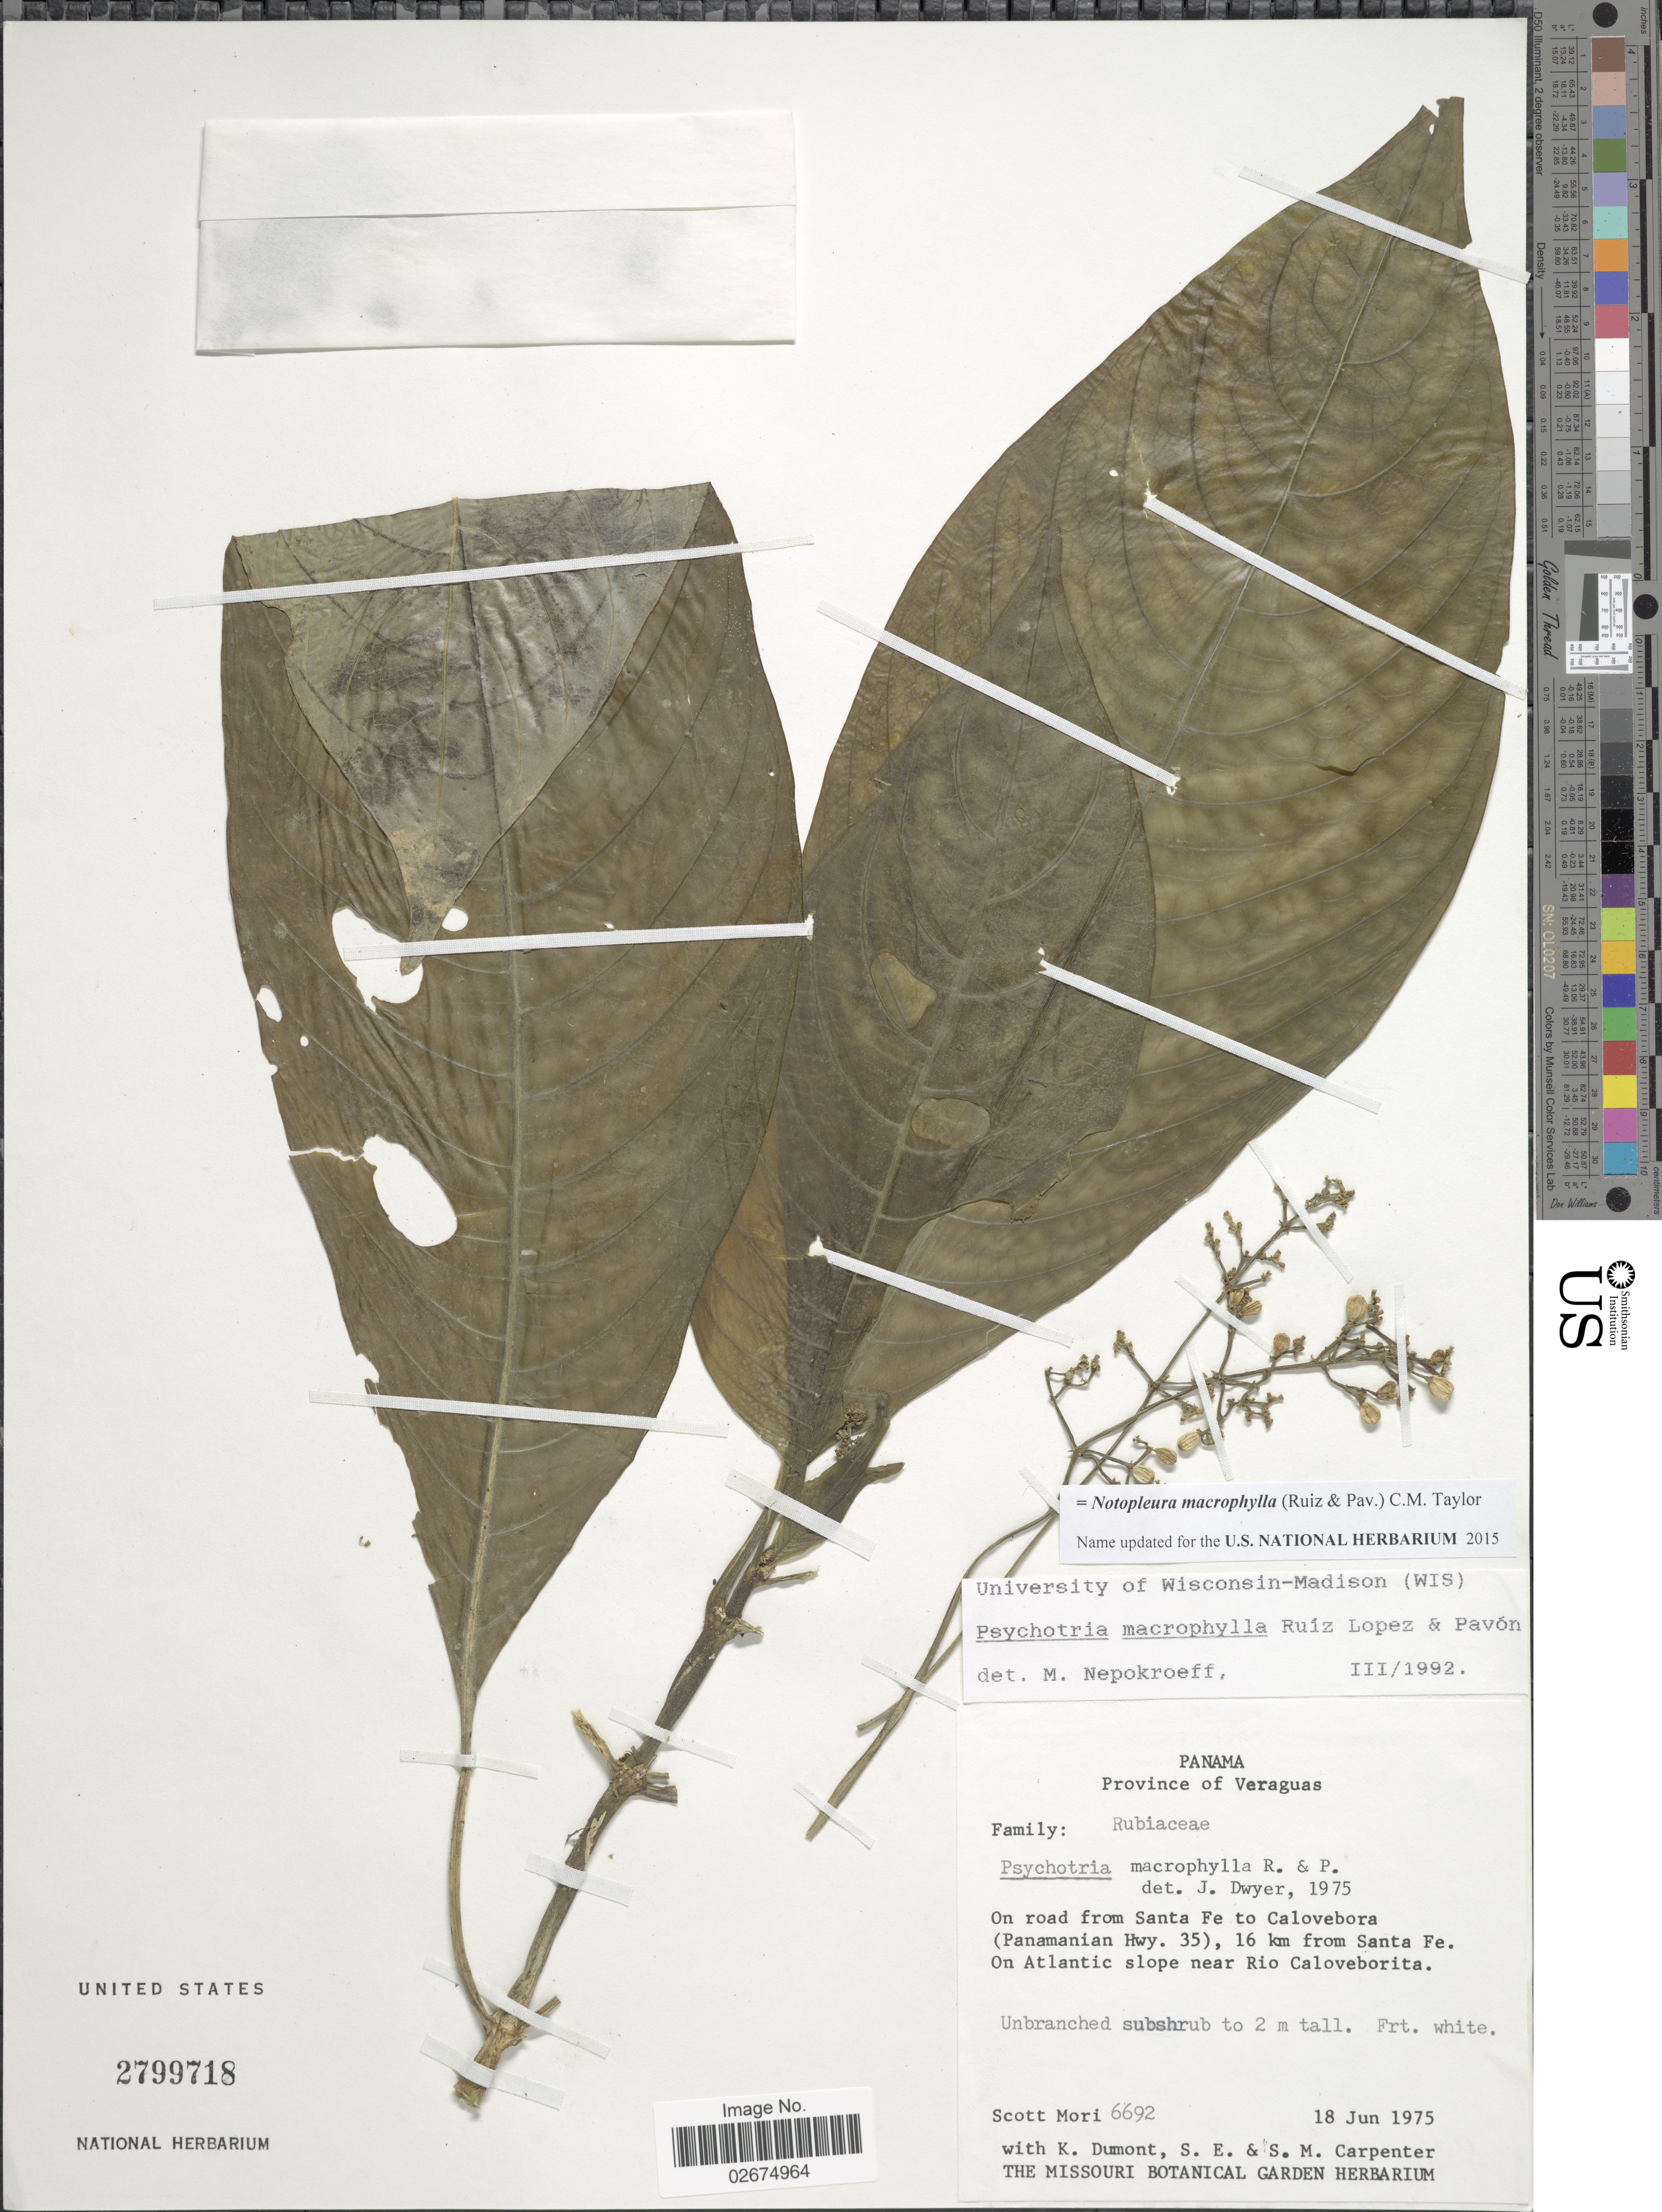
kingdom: Plantae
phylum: Tracheophyta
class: Magnoliopsida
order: Gentianales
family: Rubiaceae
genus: Notopleura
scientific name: Notopleura macrophylla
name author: (Ruiz & Pav.) C.M. Taylor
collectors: S. Mori, K. P. Dumont, S. Carpenter & S. Carpenter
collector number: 6692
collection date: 1975-06-18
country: Panama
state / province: Veraguas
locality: On road from Santa Fe to Calovebora (Panamanian Hwy. 35), 16 km from Santa Fe. On Atlantic slope near Rio Caloveborita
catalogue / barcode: US 2799718